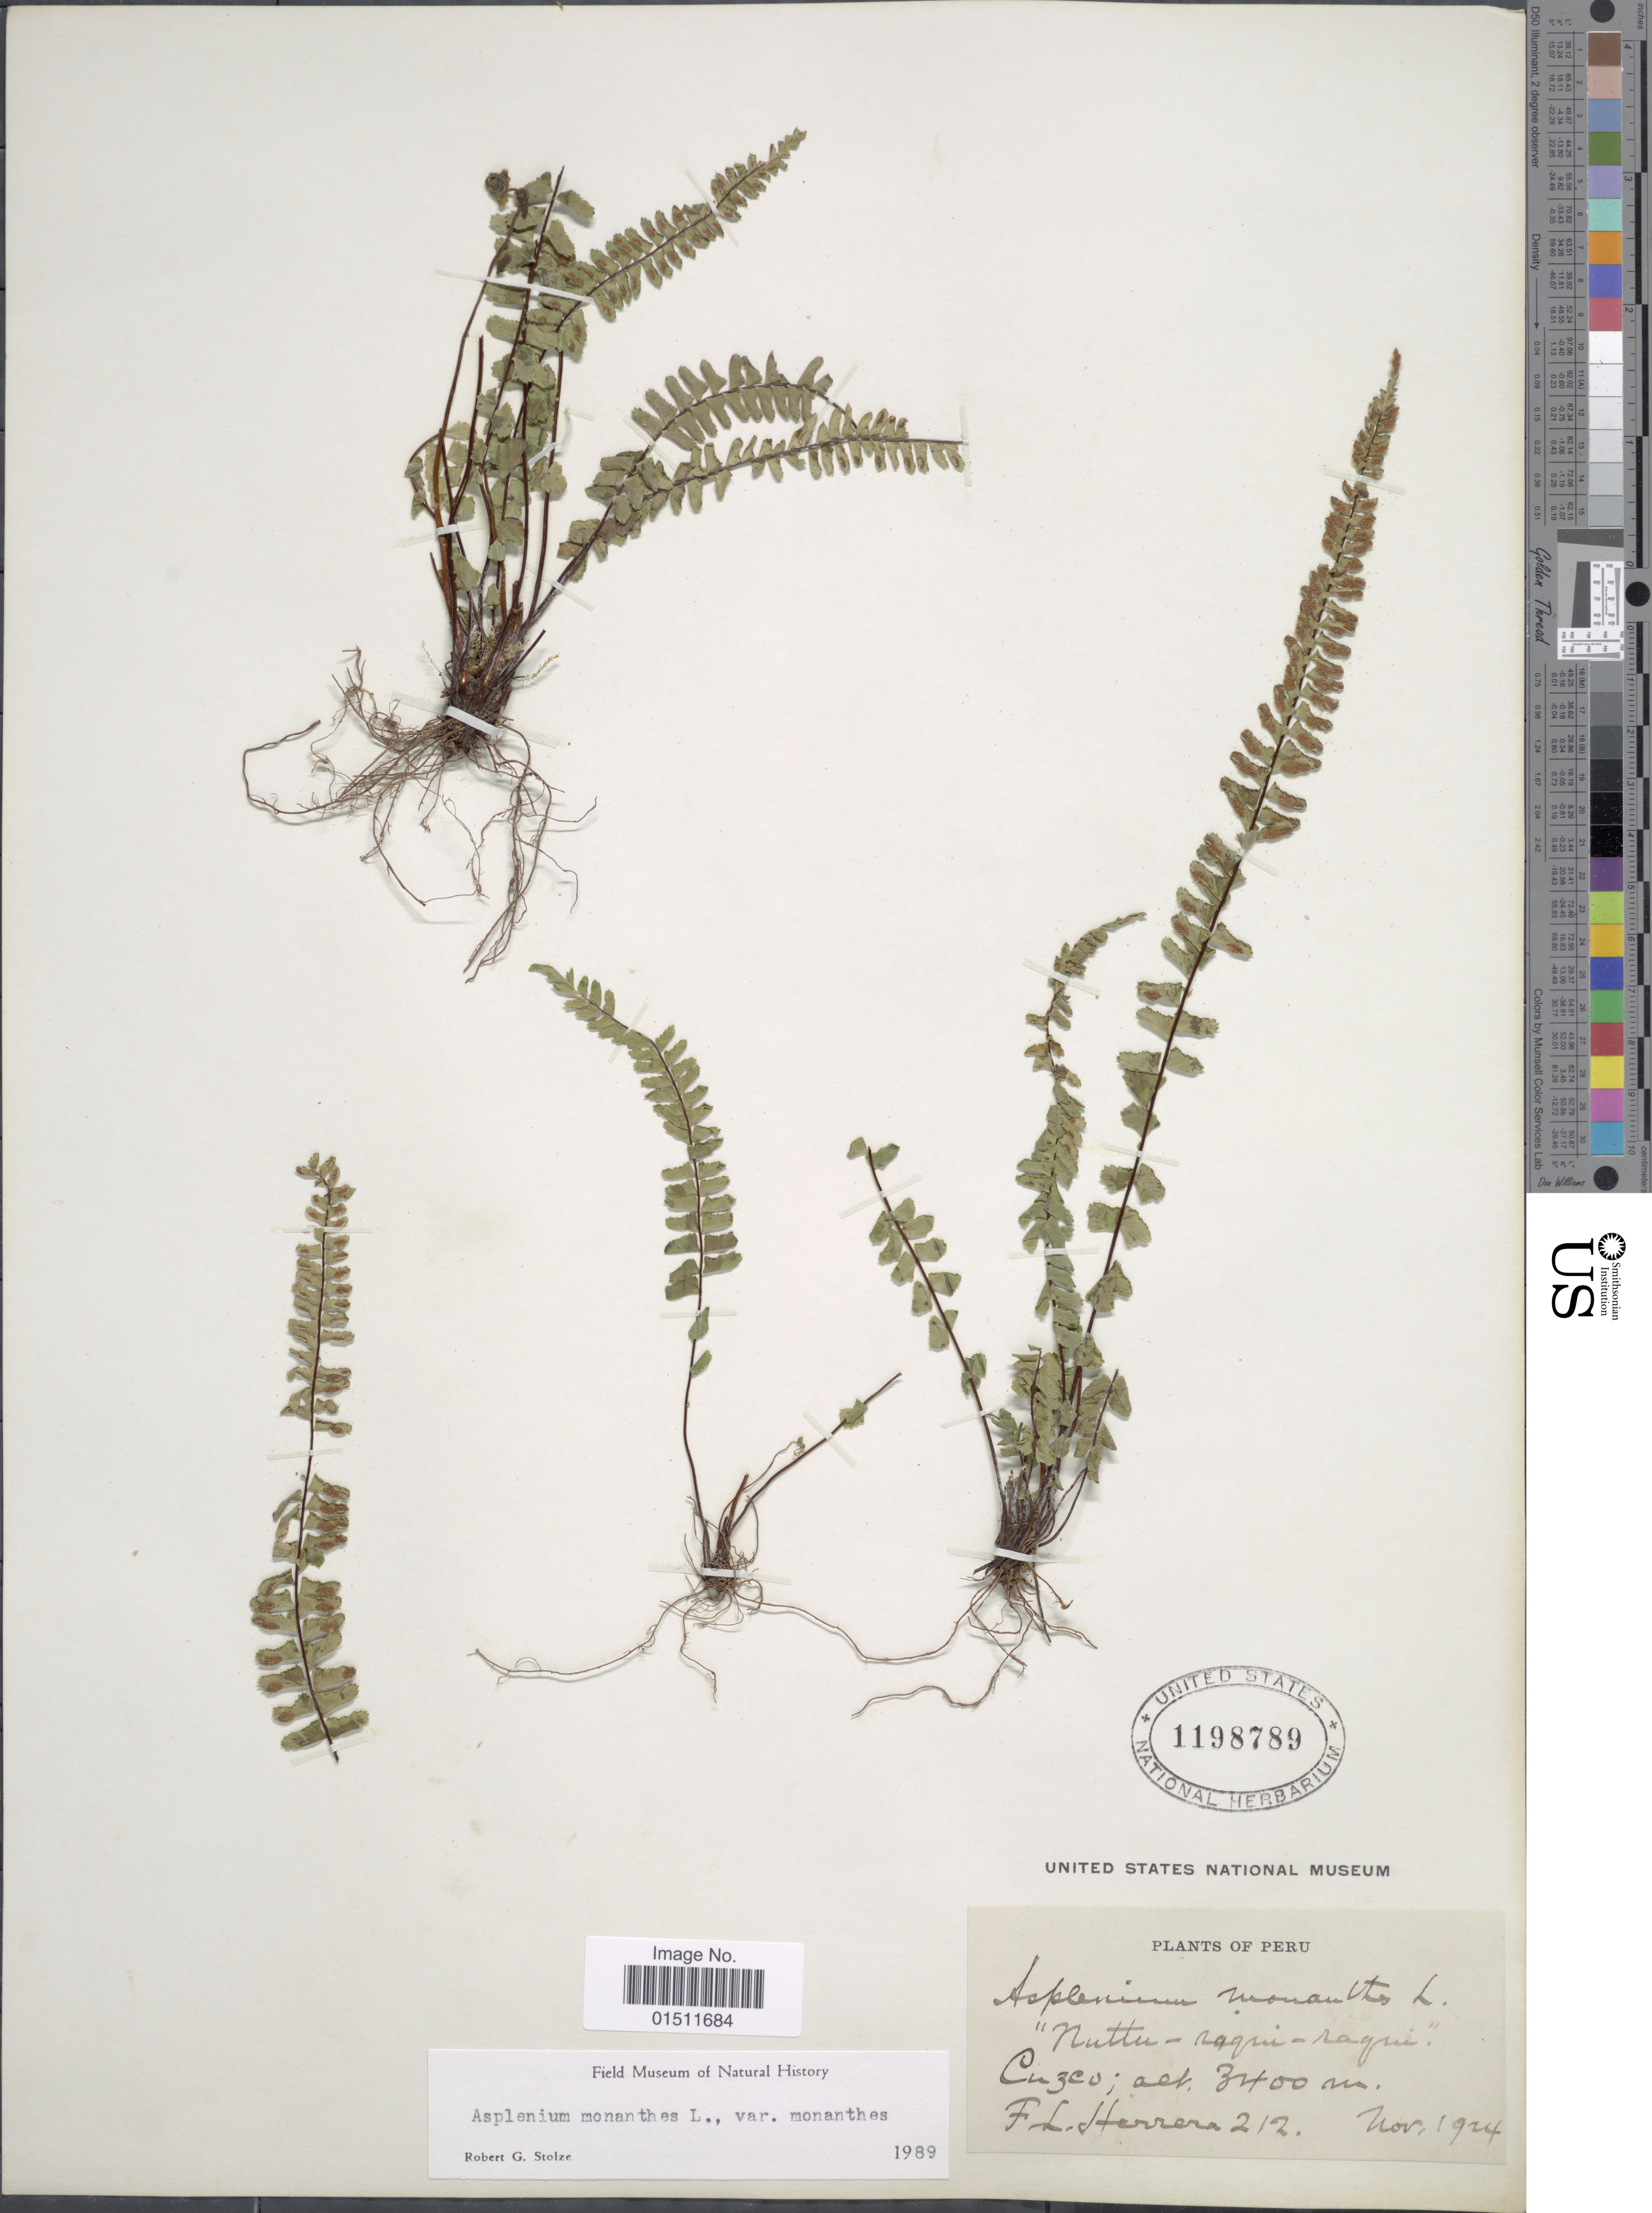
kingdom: Plantae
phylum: Tracheophyta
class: Polypodiopsida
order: Polypodiales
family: Aspleniaceae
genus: Asplenium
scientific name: Asplenium monanthes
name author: L.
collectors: F. L. Herrera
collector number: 212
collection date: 1924-11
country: Peru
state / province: Cusco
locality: Nuttu-raqui-raqui, Cuzco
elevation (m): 3400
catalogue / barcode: US 1198789